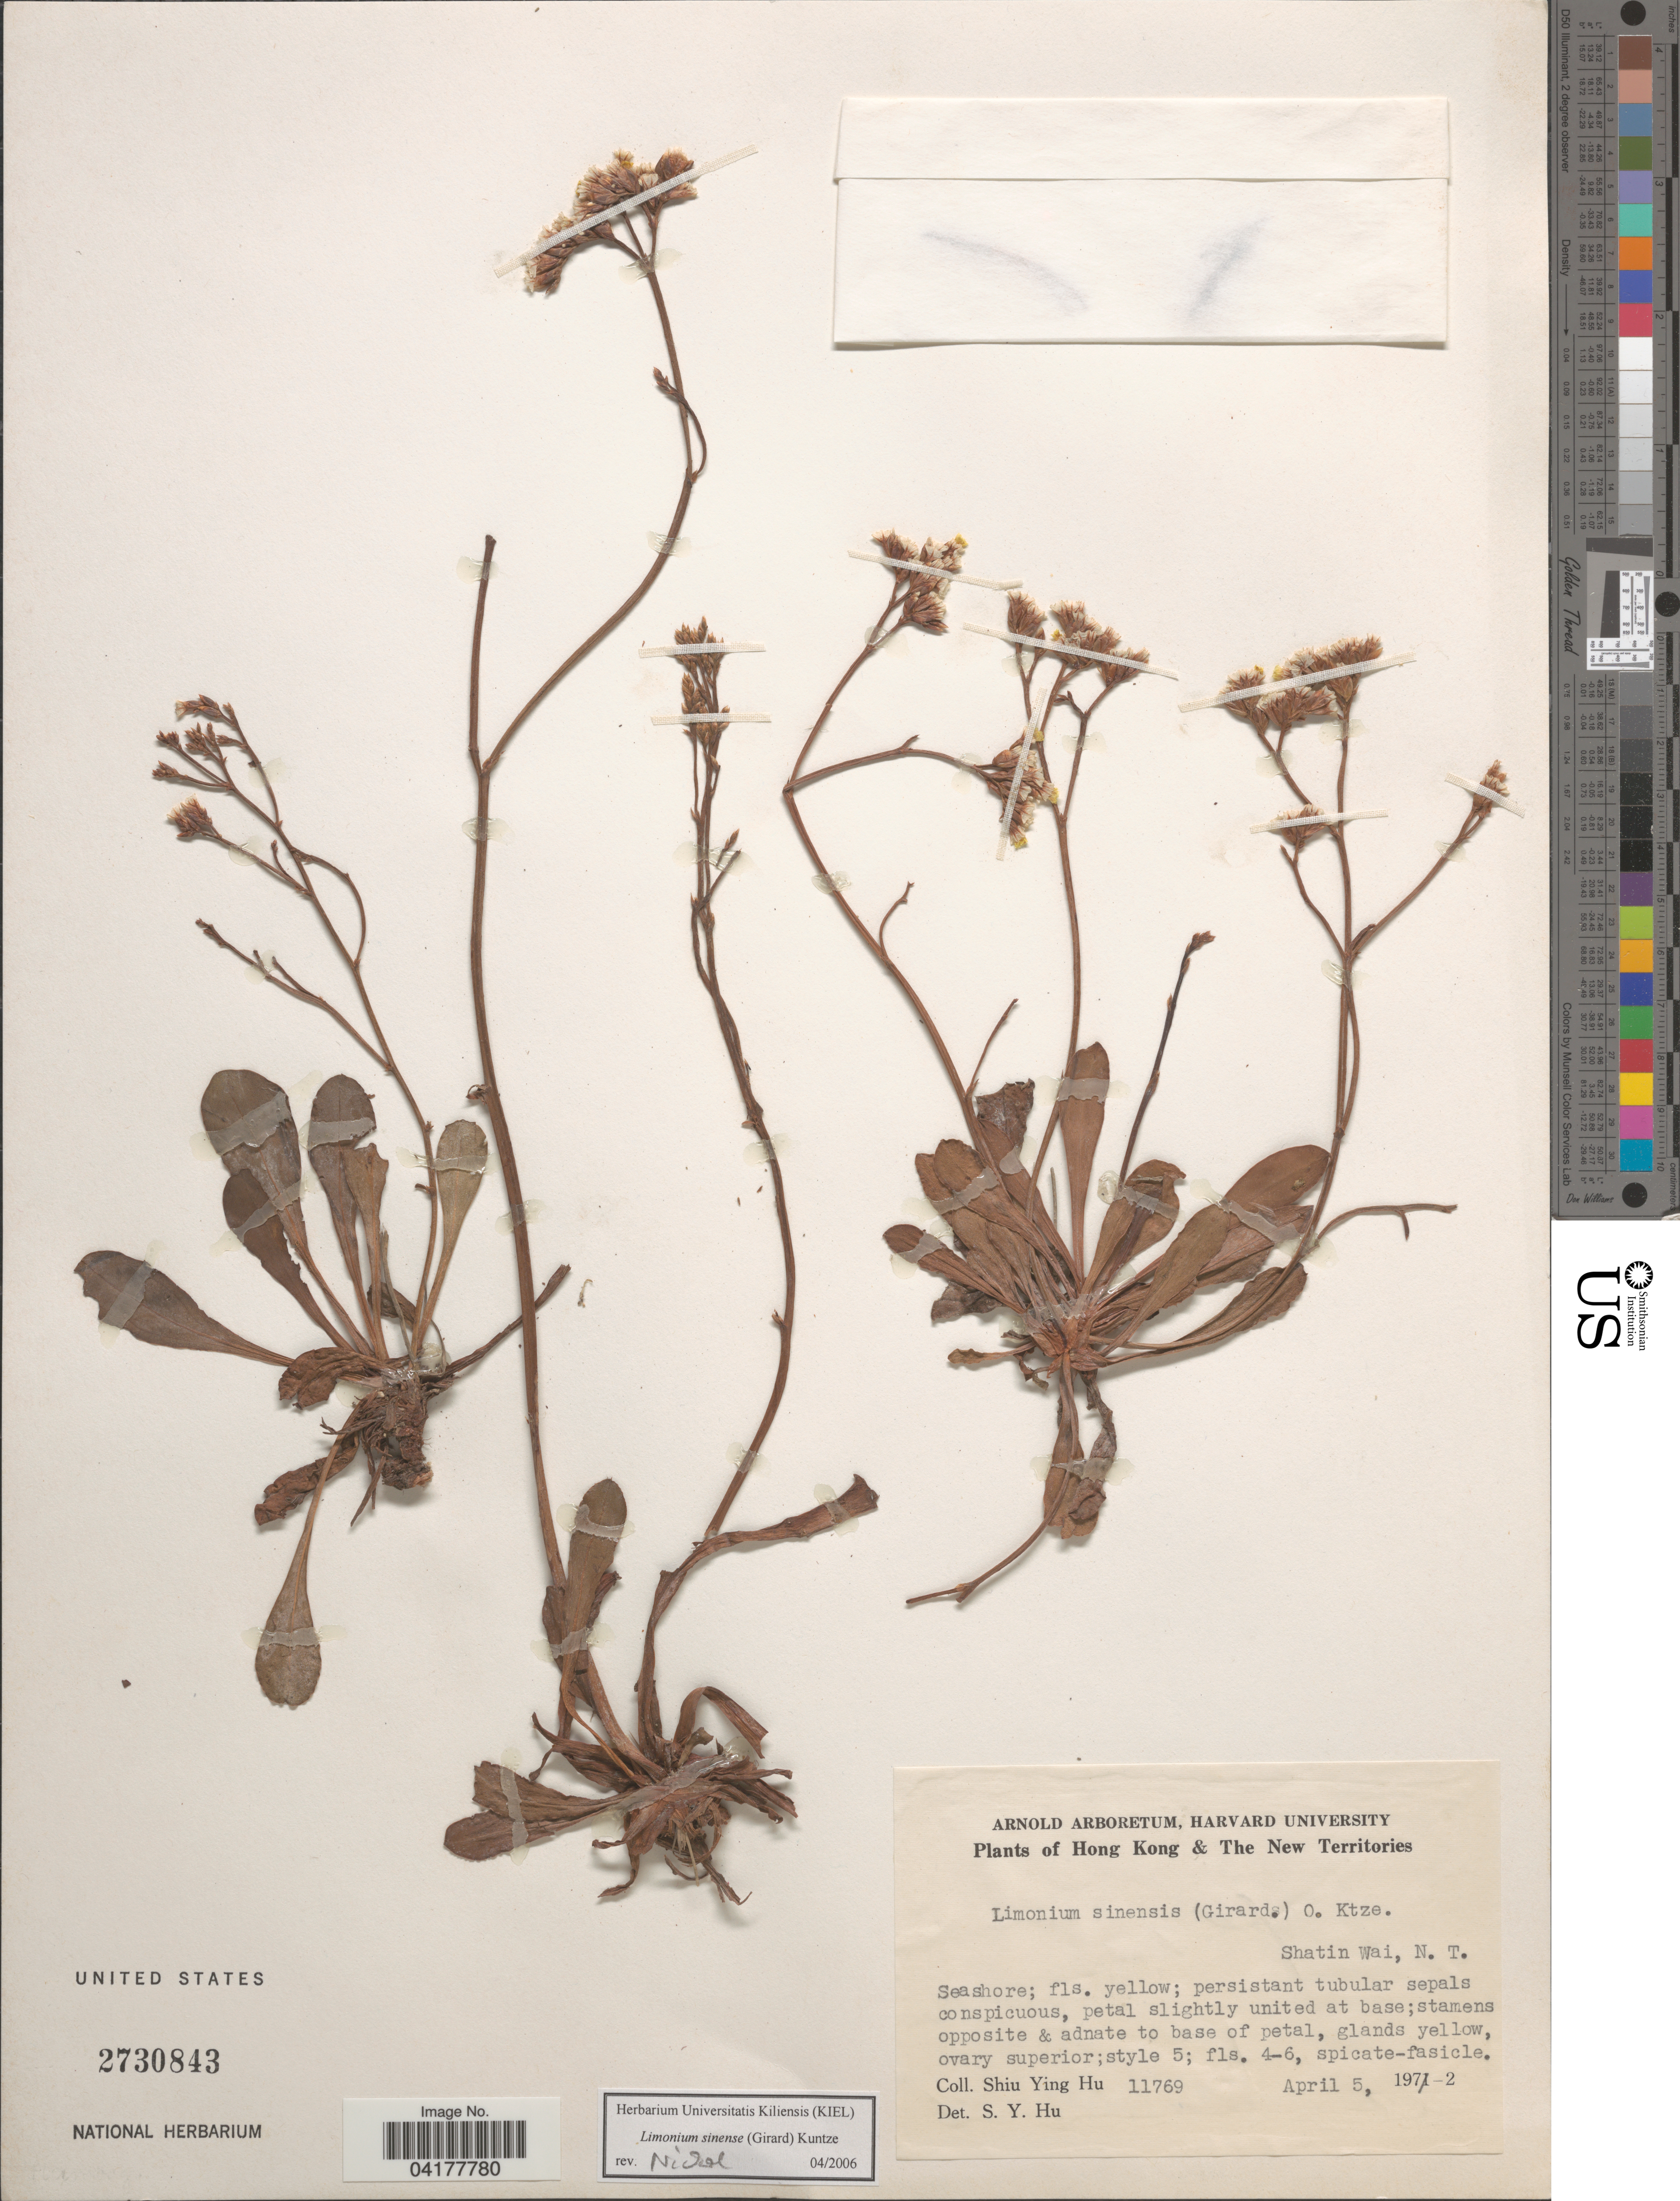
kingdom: Plantae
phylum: Tracheophyta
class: Magnoliopsida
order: Caryophyllales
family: Plumbaginaceae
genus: Limonium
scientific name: Limonium sinense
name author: (Girard) Kuntze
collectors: S. Y. Hu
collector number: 11769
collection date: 1972-04-05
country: China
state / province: Hong Kong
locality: The New Territories. Shatin Wai, N. T.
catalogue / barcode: US 2730843